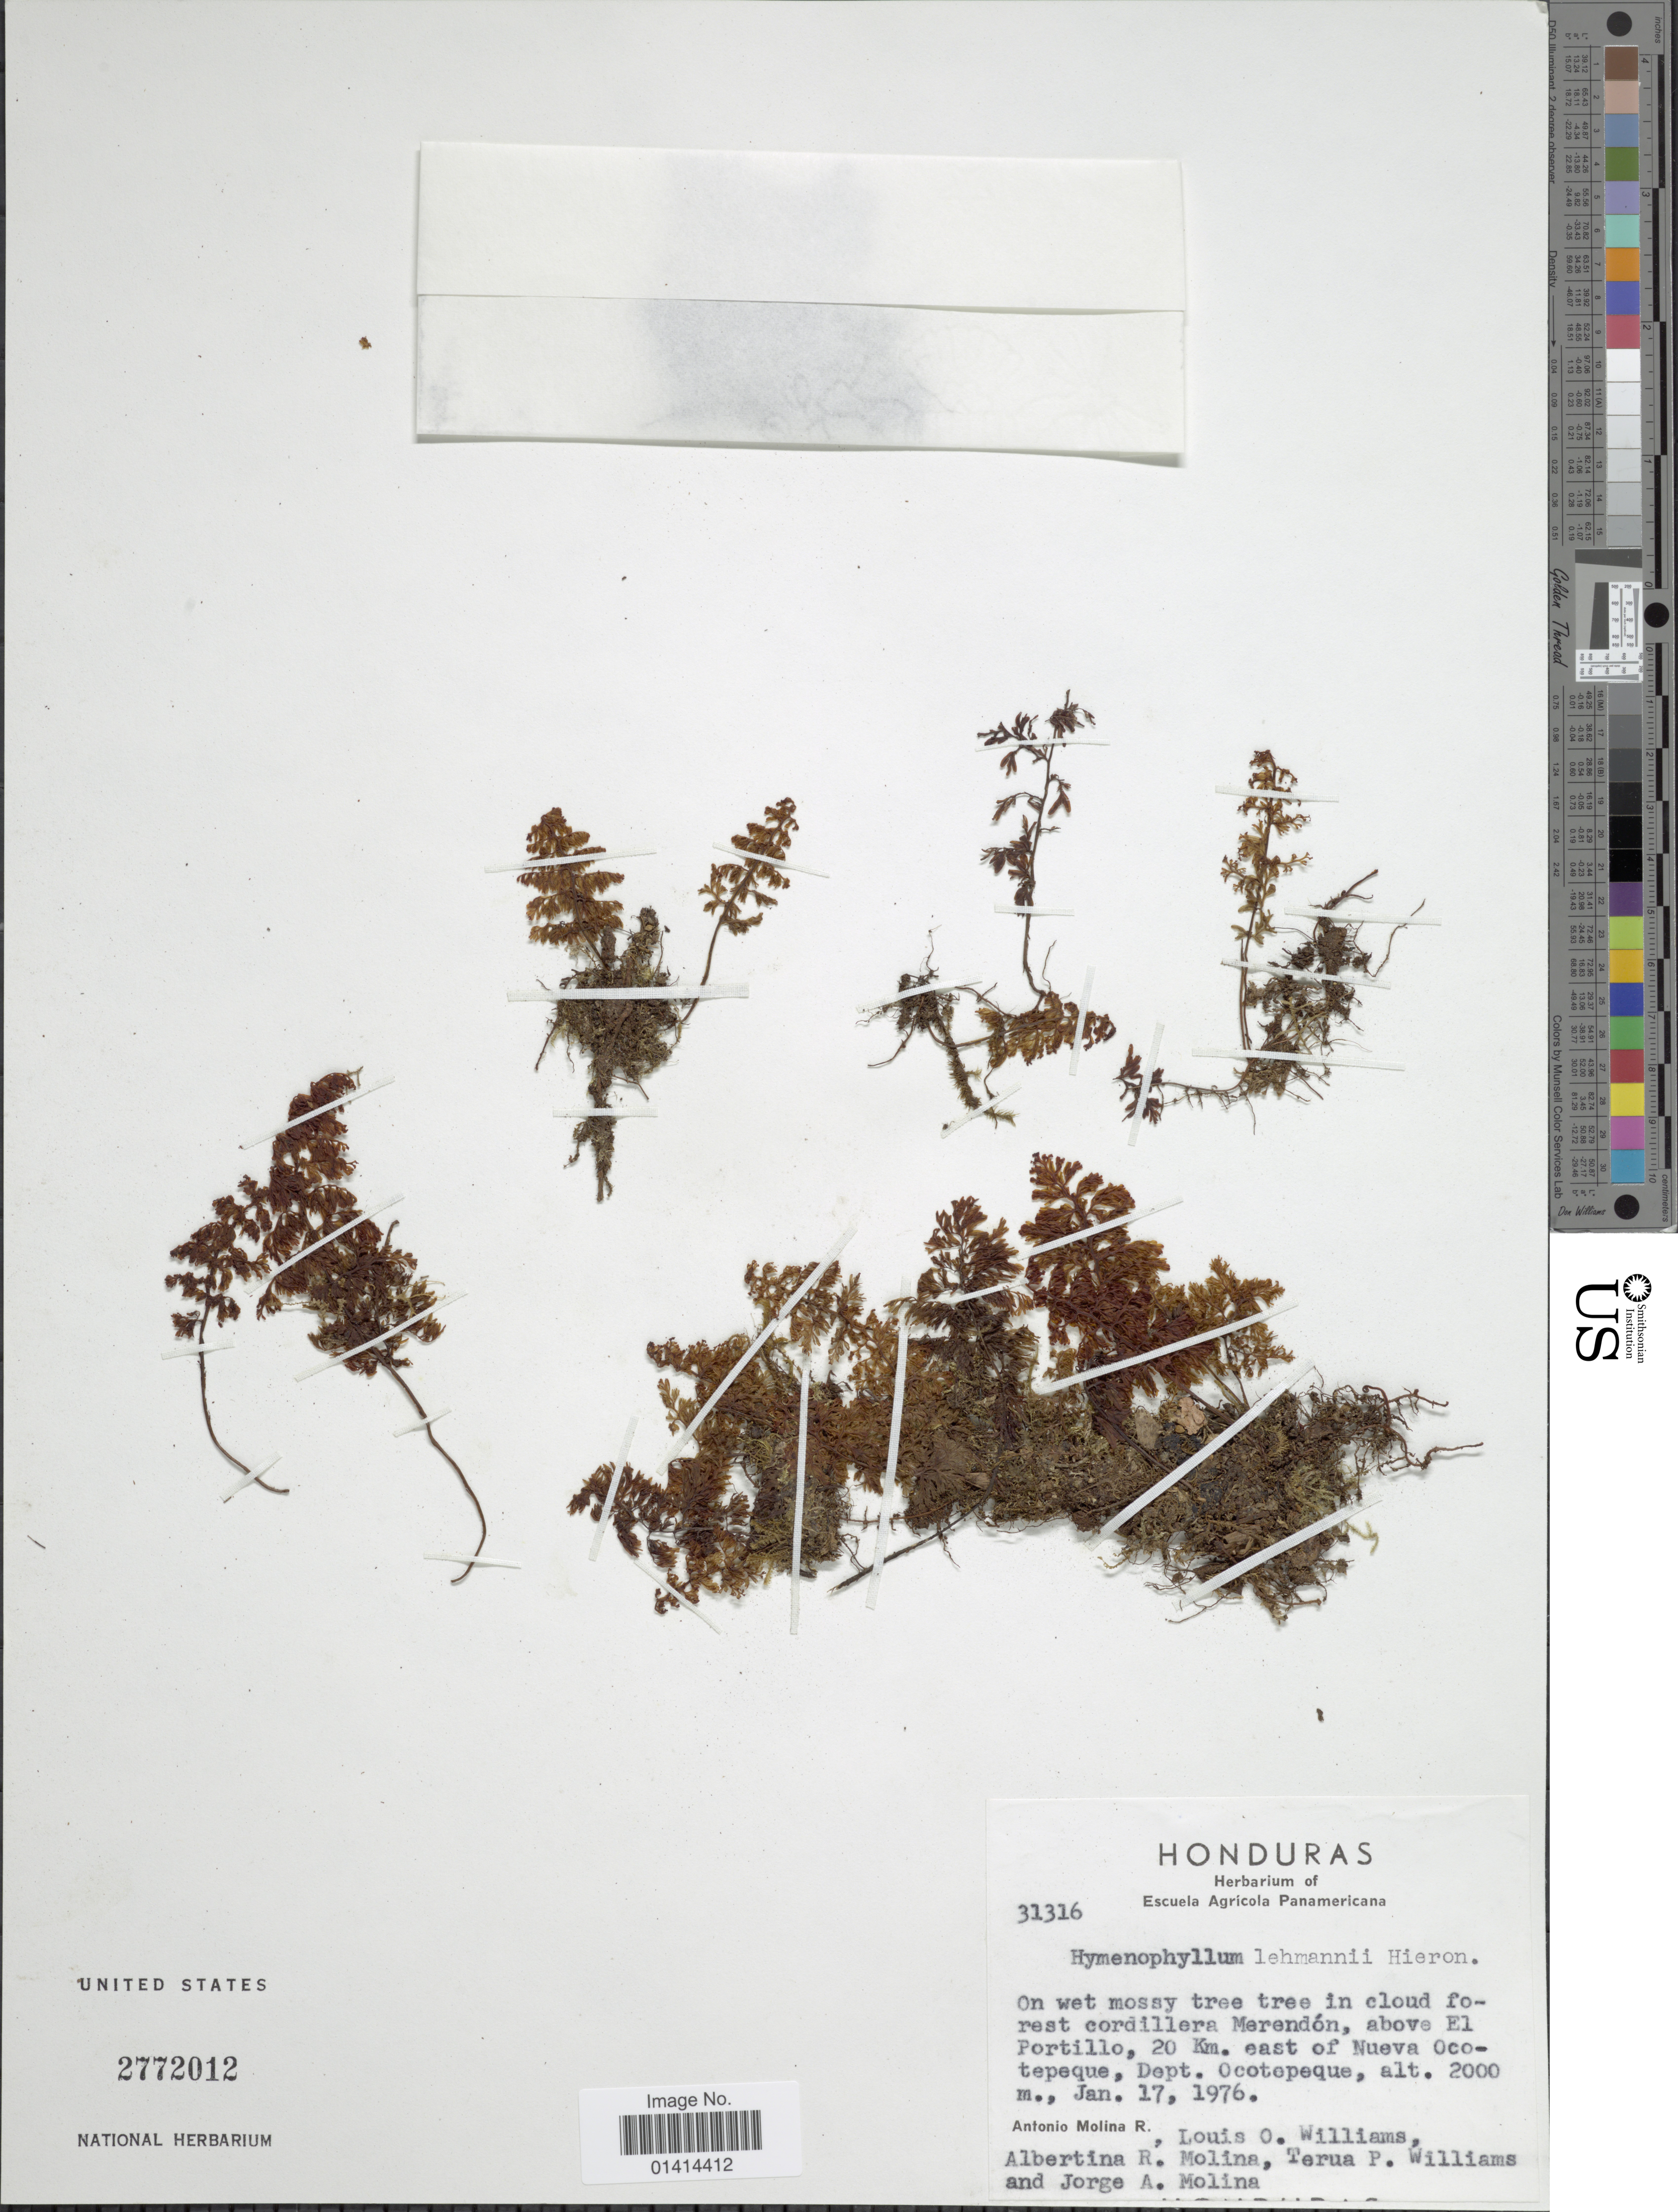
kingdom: Plantae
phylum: Tracheophyta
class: Polypodiopsida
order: Hymenophyllales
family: Hymenophyllaceae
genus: Hymenophyllum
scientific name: Hymenophyllum myriocarpum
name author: Hook.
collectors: A. Molina R., L. O. Williams, A. R. Molina, T. P. Williams & J. A. Molina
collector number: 31316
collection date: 1976-01-17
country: Honduras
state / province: Ocotepeque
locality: In cloud forest cordillera Merendón, above El Portillo, 20 km east of Nueva Ocotepeque, Dept. Ocootpque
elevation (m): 2000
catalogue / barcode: US 2772012